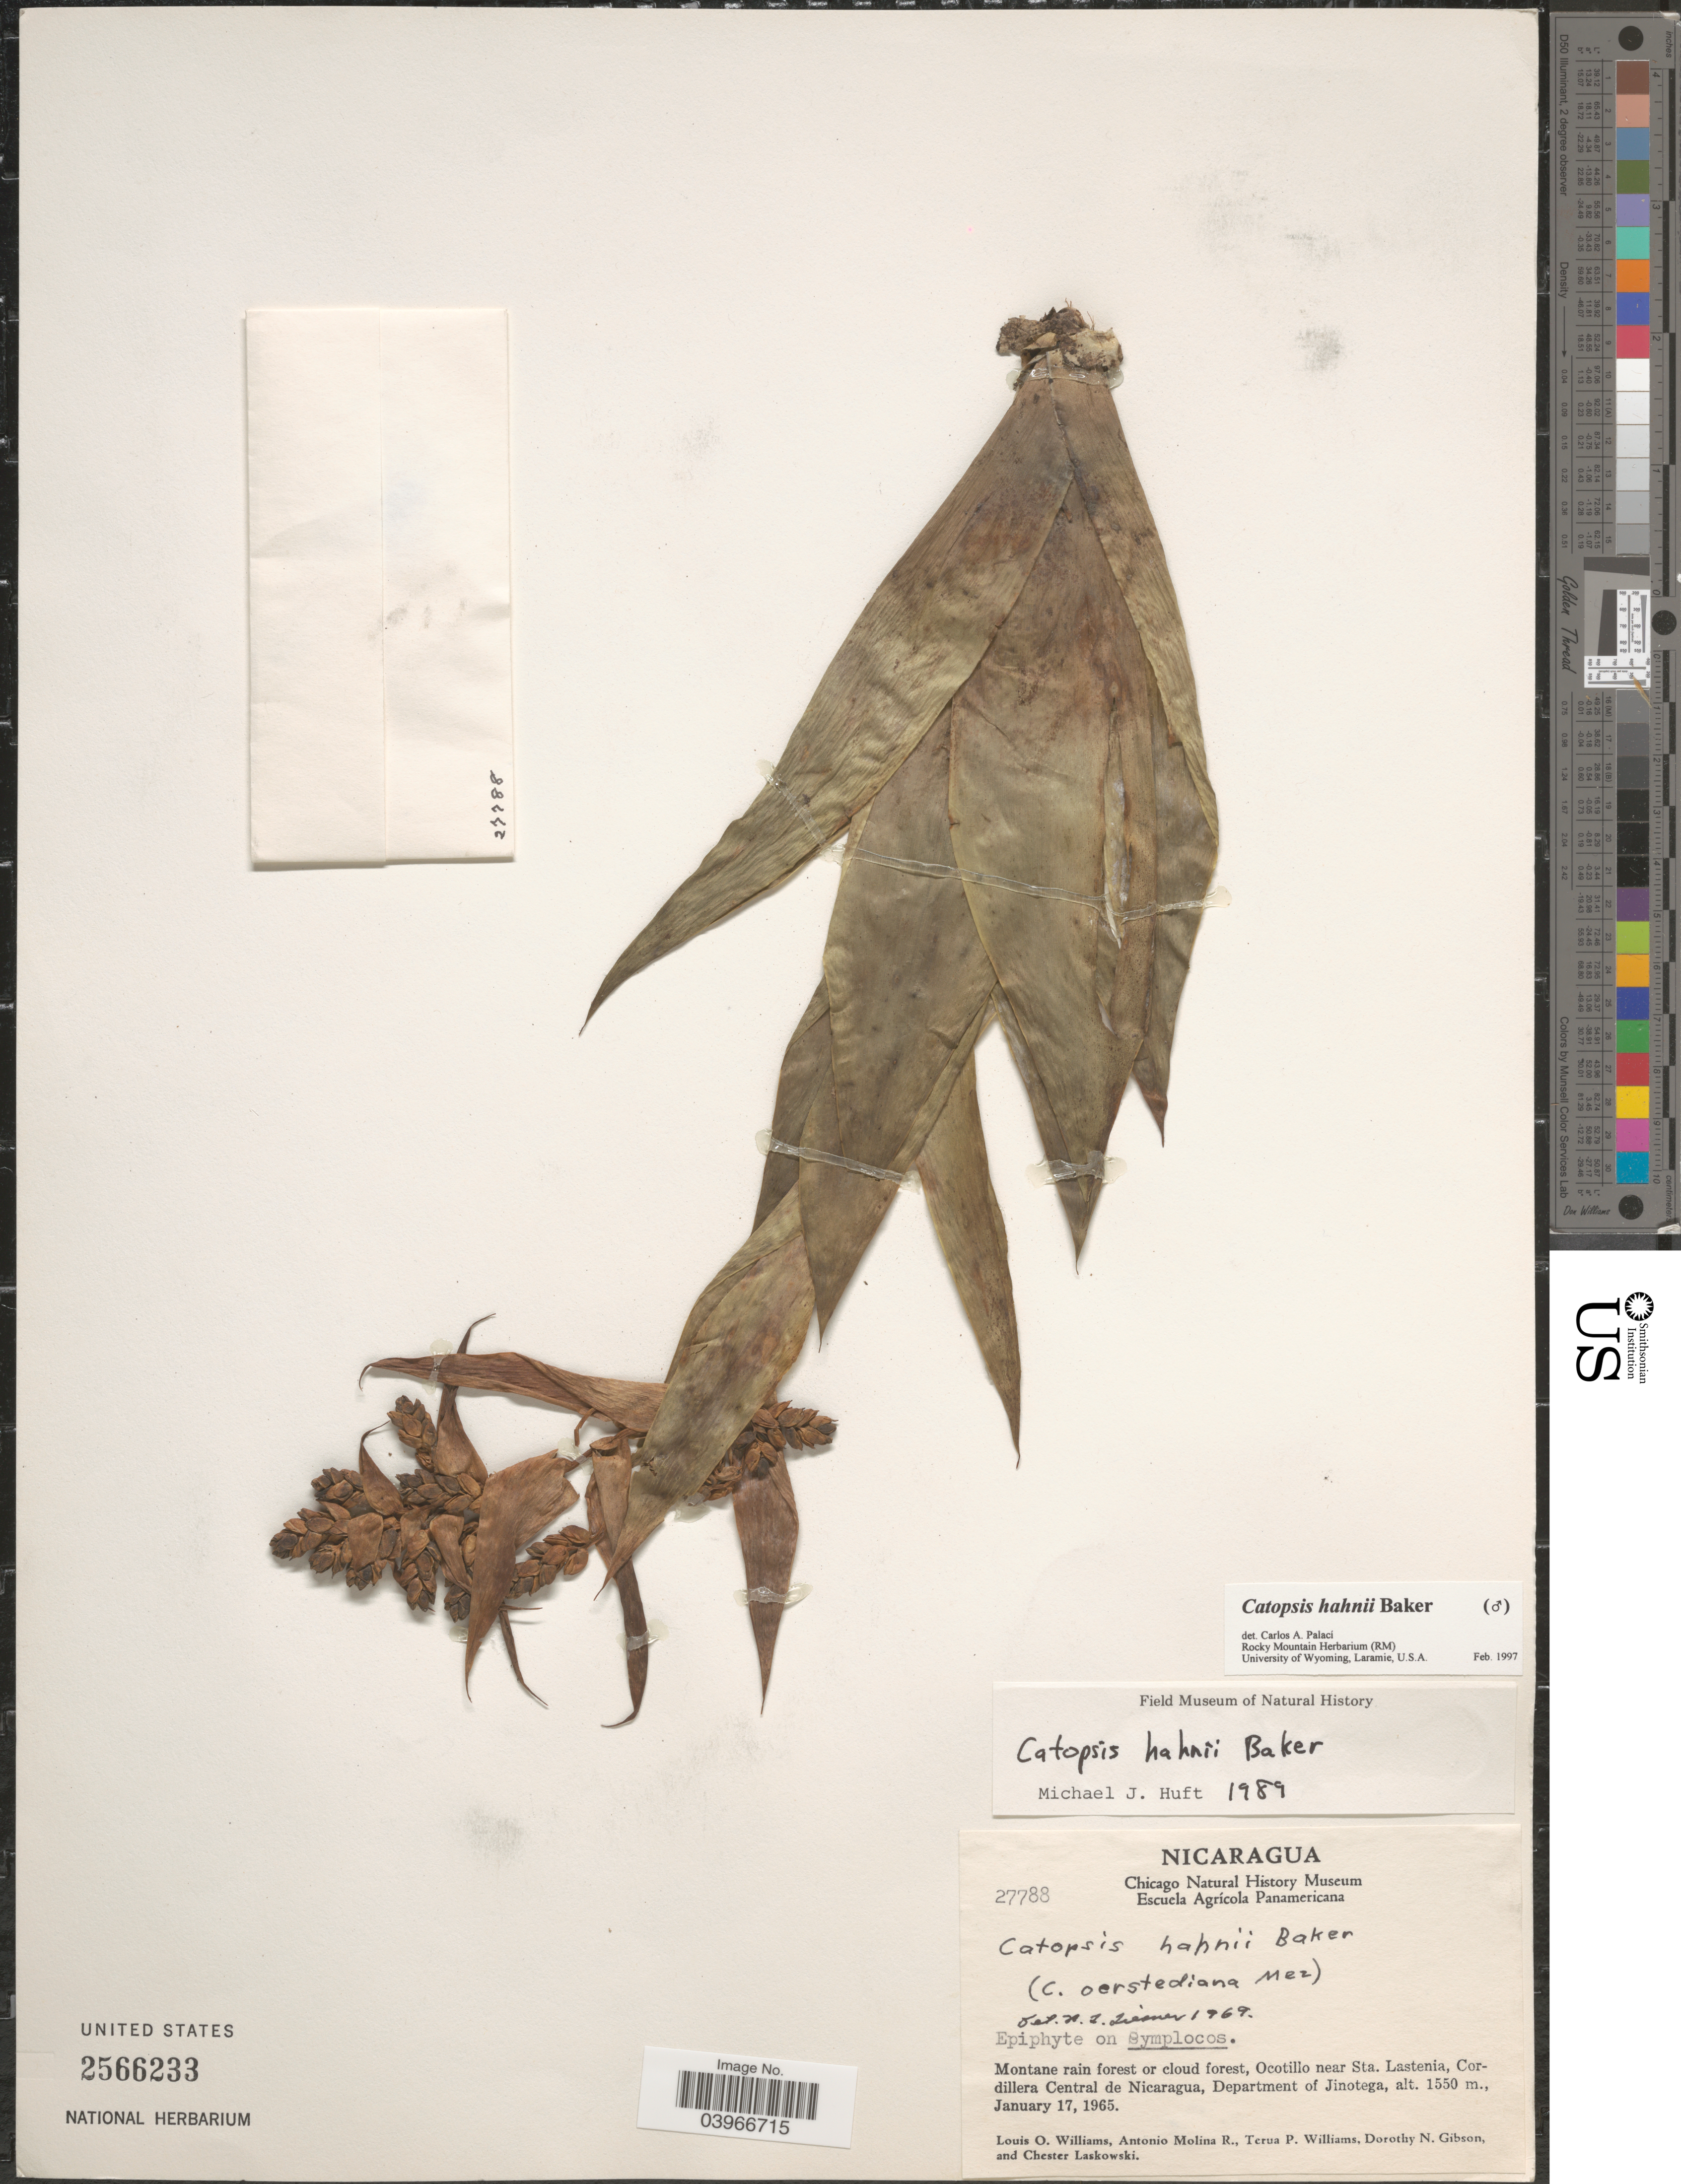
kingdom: Plantae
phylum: Tracheophyta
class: Liliopsida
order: Poales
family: Bromeliaceae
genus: Catopsis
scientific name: Catopsis hahnii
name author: Baker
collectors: L. O. Williams, A. Molina R., T. Williams, D. N. Gibson & C. Laskowski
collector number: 27788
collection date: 1965-01-17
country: Nicaragua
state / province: Jinotega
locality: Montane rain forest or cloud forest, Ocotillo near Sta. Lastenia, Cordillera Central de Nicaragua, Department of Jinotega.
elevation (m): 1550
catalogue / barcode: US 2566233